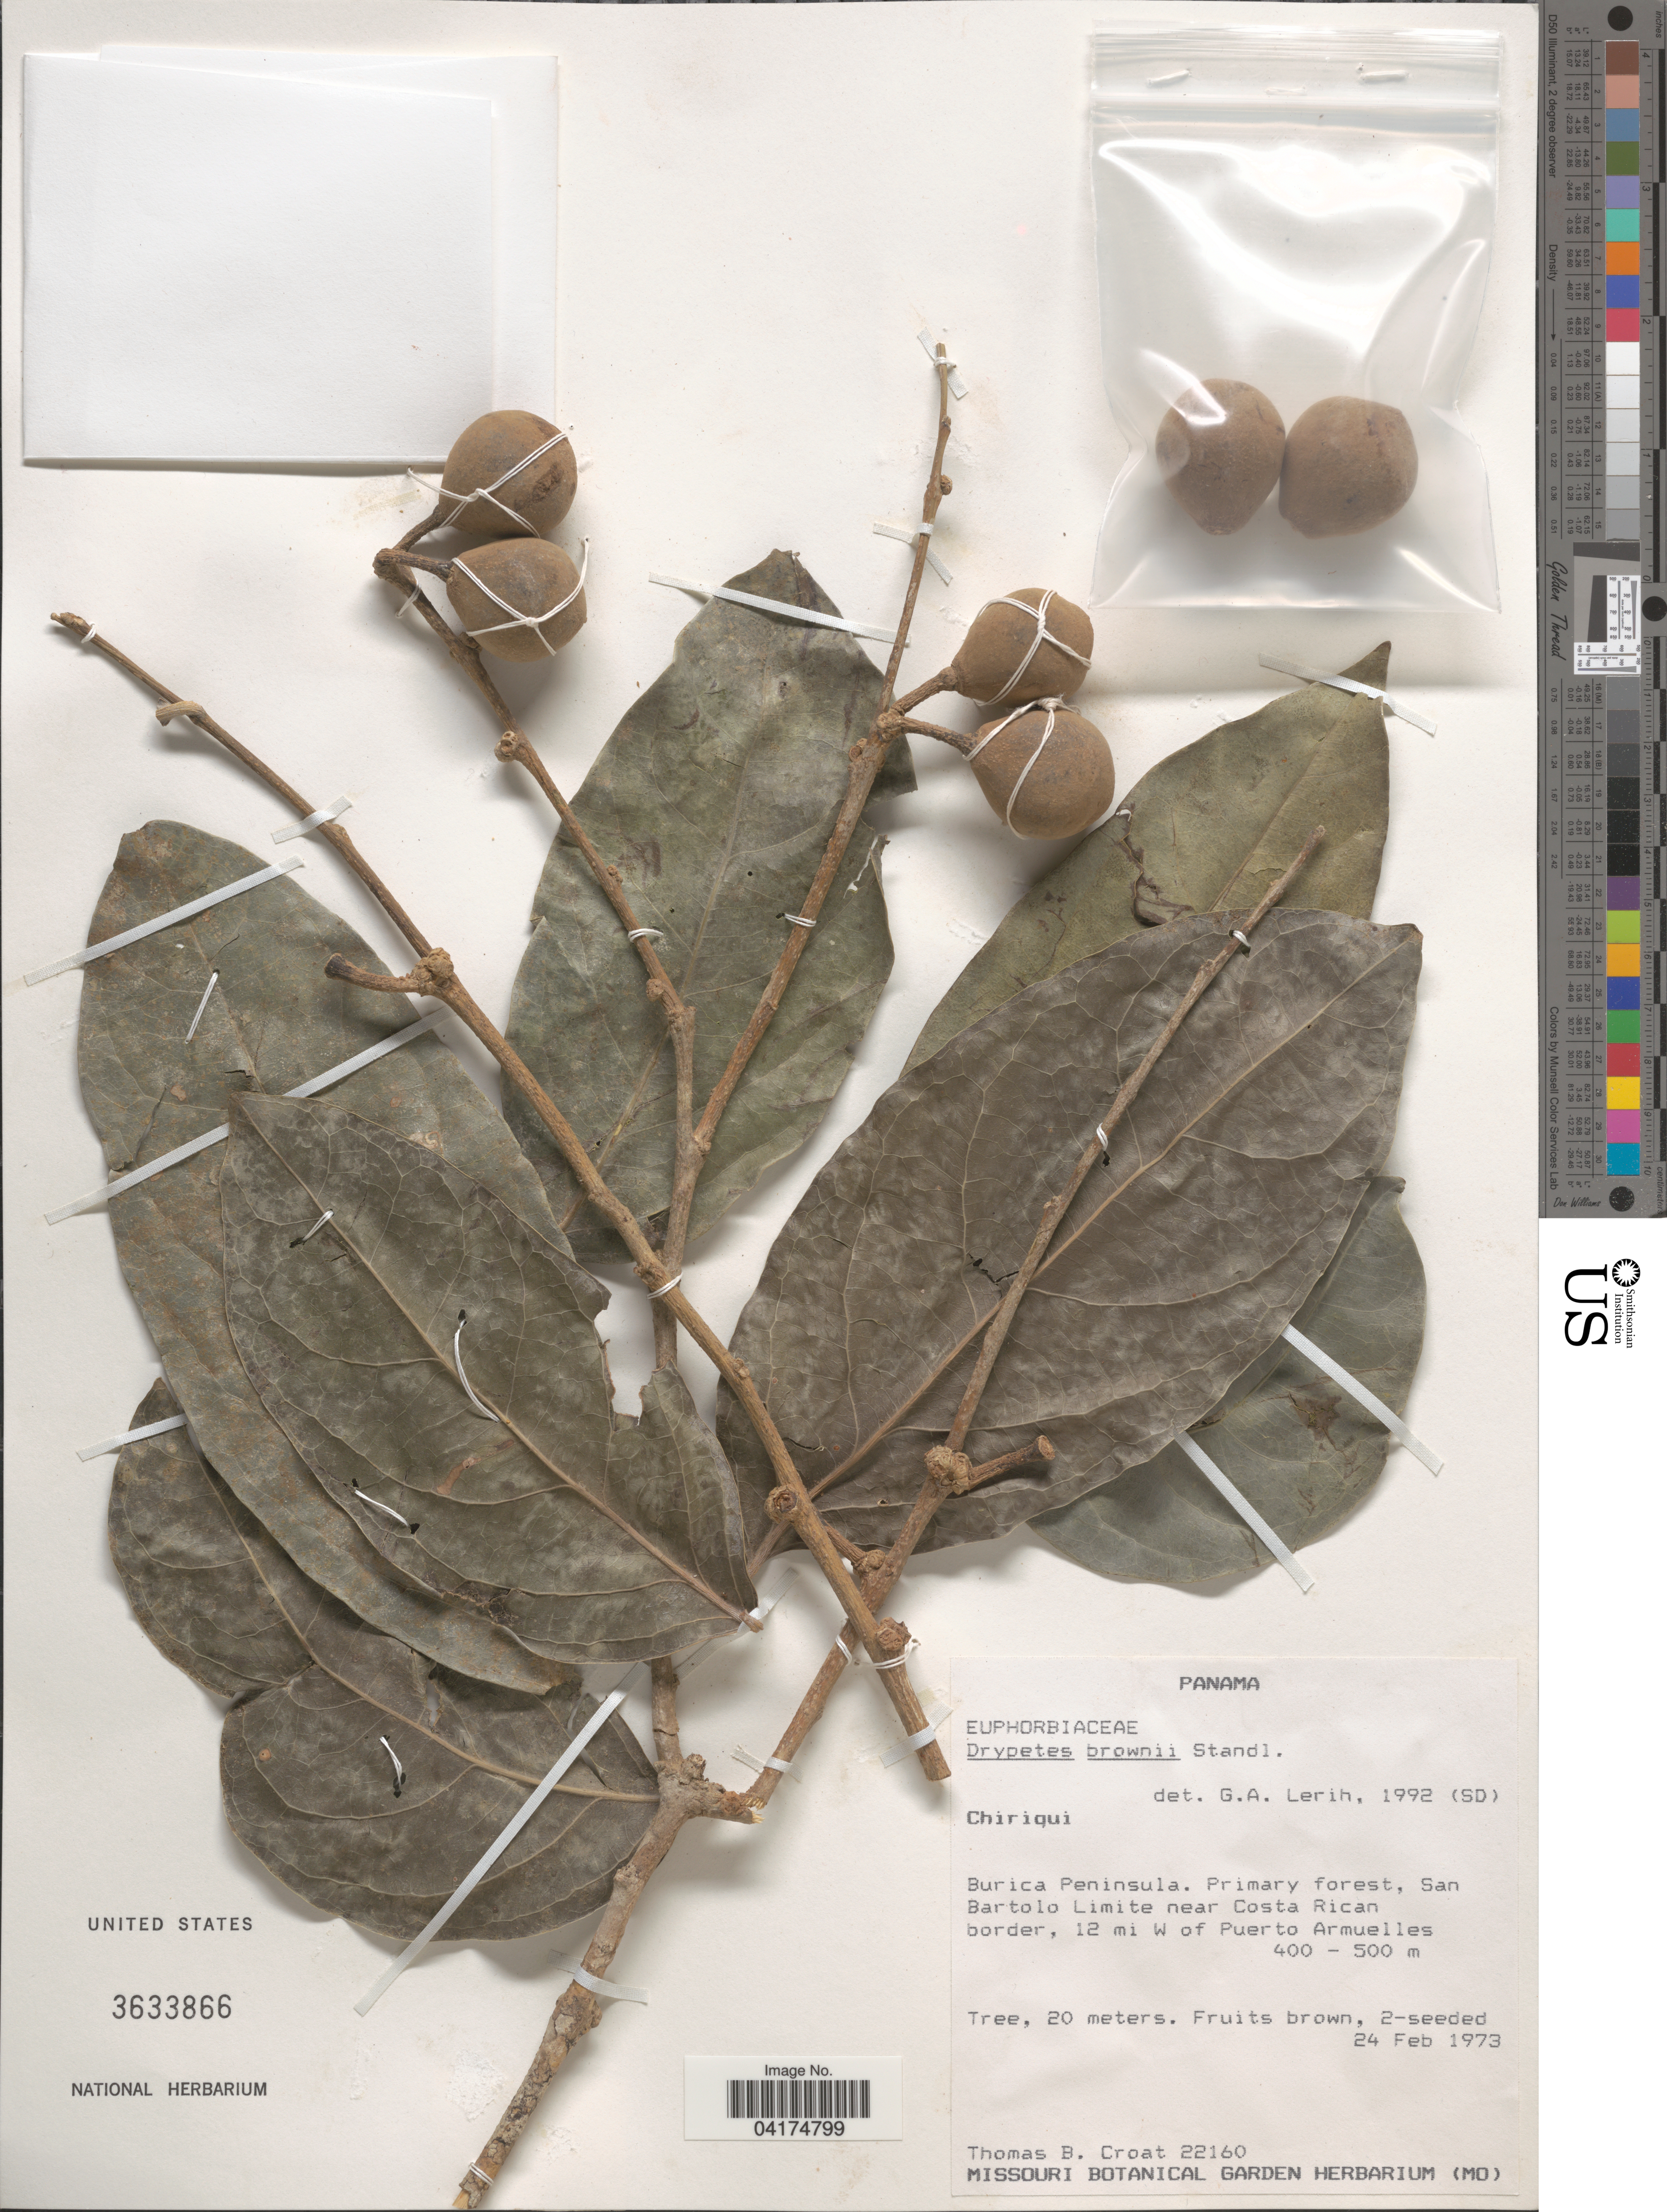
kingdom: Plantae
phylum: Tracheophyta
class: Magnoliopsida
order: Malpighiales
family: Putranjivaceae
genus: Drypetes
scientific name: Drypetes brownii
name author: Standl.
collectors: T. B. Croat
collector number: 22160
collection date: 1973-02-24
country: Panama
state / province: Chiriqui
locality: Burica Peninsula. Primary forest, San Bartolo Limite near Costa Rican border, 12 mi W of Puerto Armuelles.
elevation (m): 400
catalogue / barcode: US 3633866